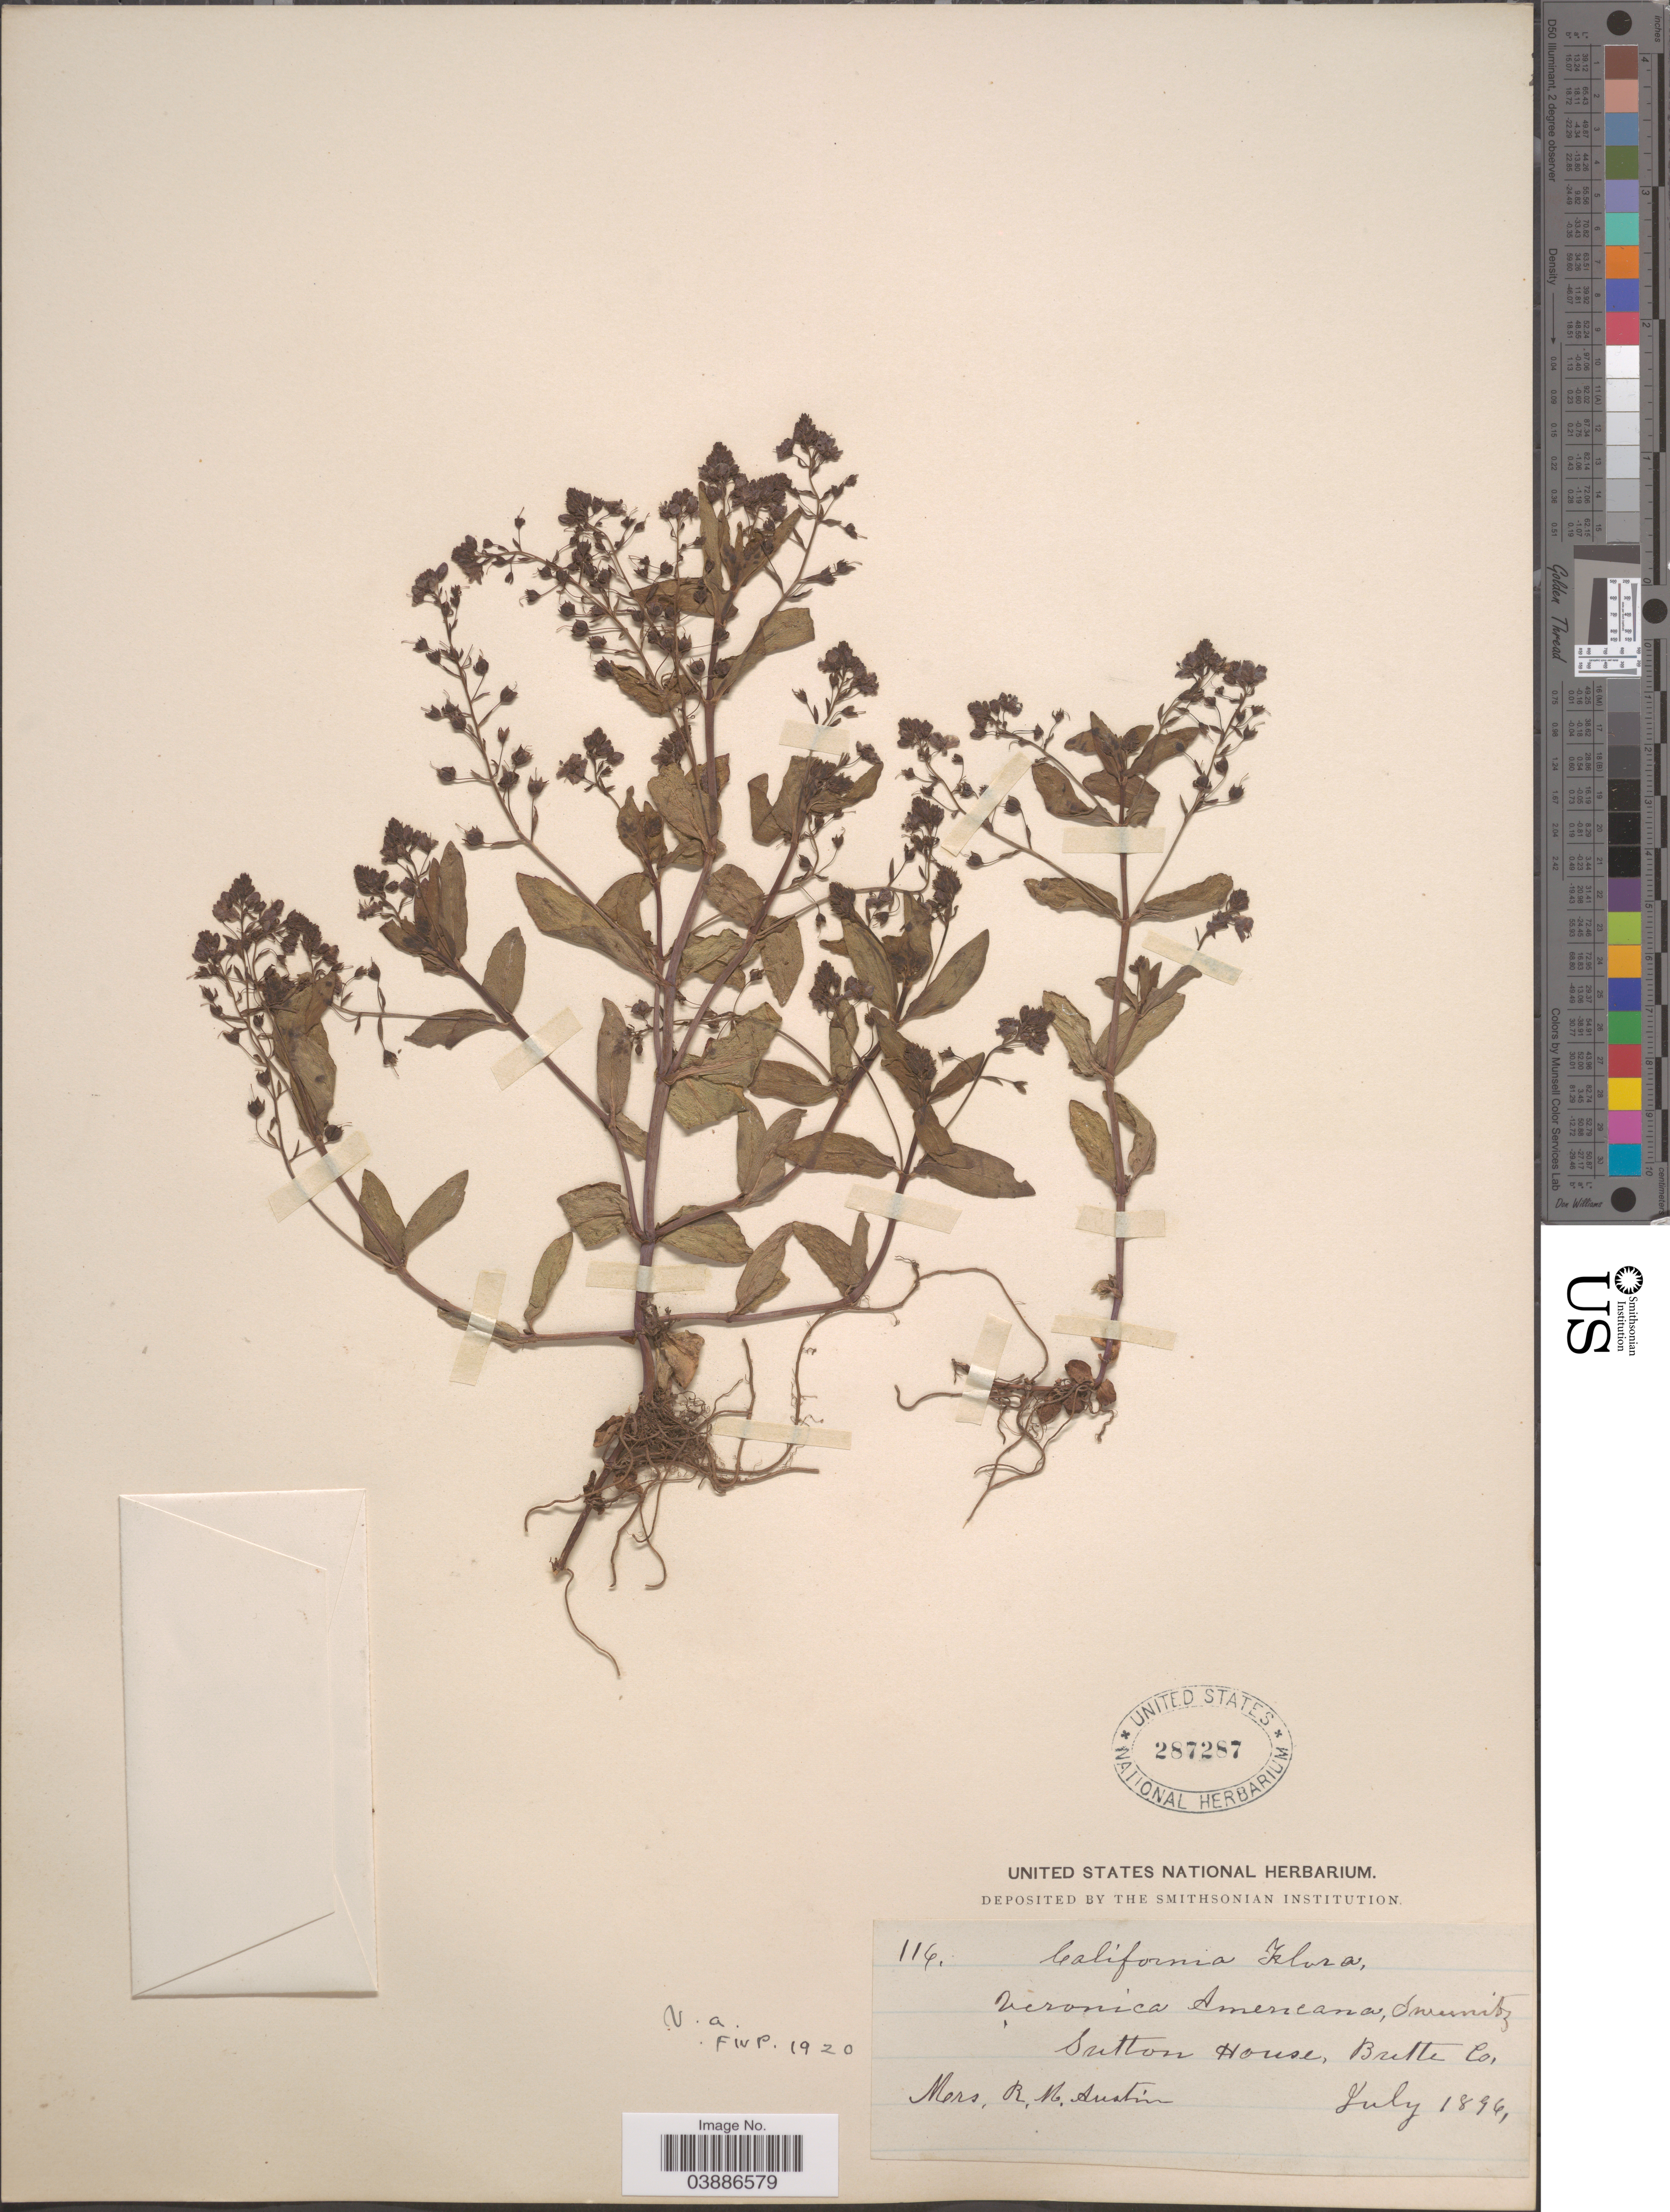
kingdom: Plantae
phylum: Tracheophyta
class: Magnoliopsida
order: Lamiales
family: Plantaginaceae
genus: Veronica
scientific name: Veronica americana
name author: Schwein. ex Benth.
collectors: R. Austin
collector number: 116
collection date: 1896-07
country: United States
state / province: California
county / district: Butte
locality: Sutton House, Butte Co.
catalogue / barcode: US 287287